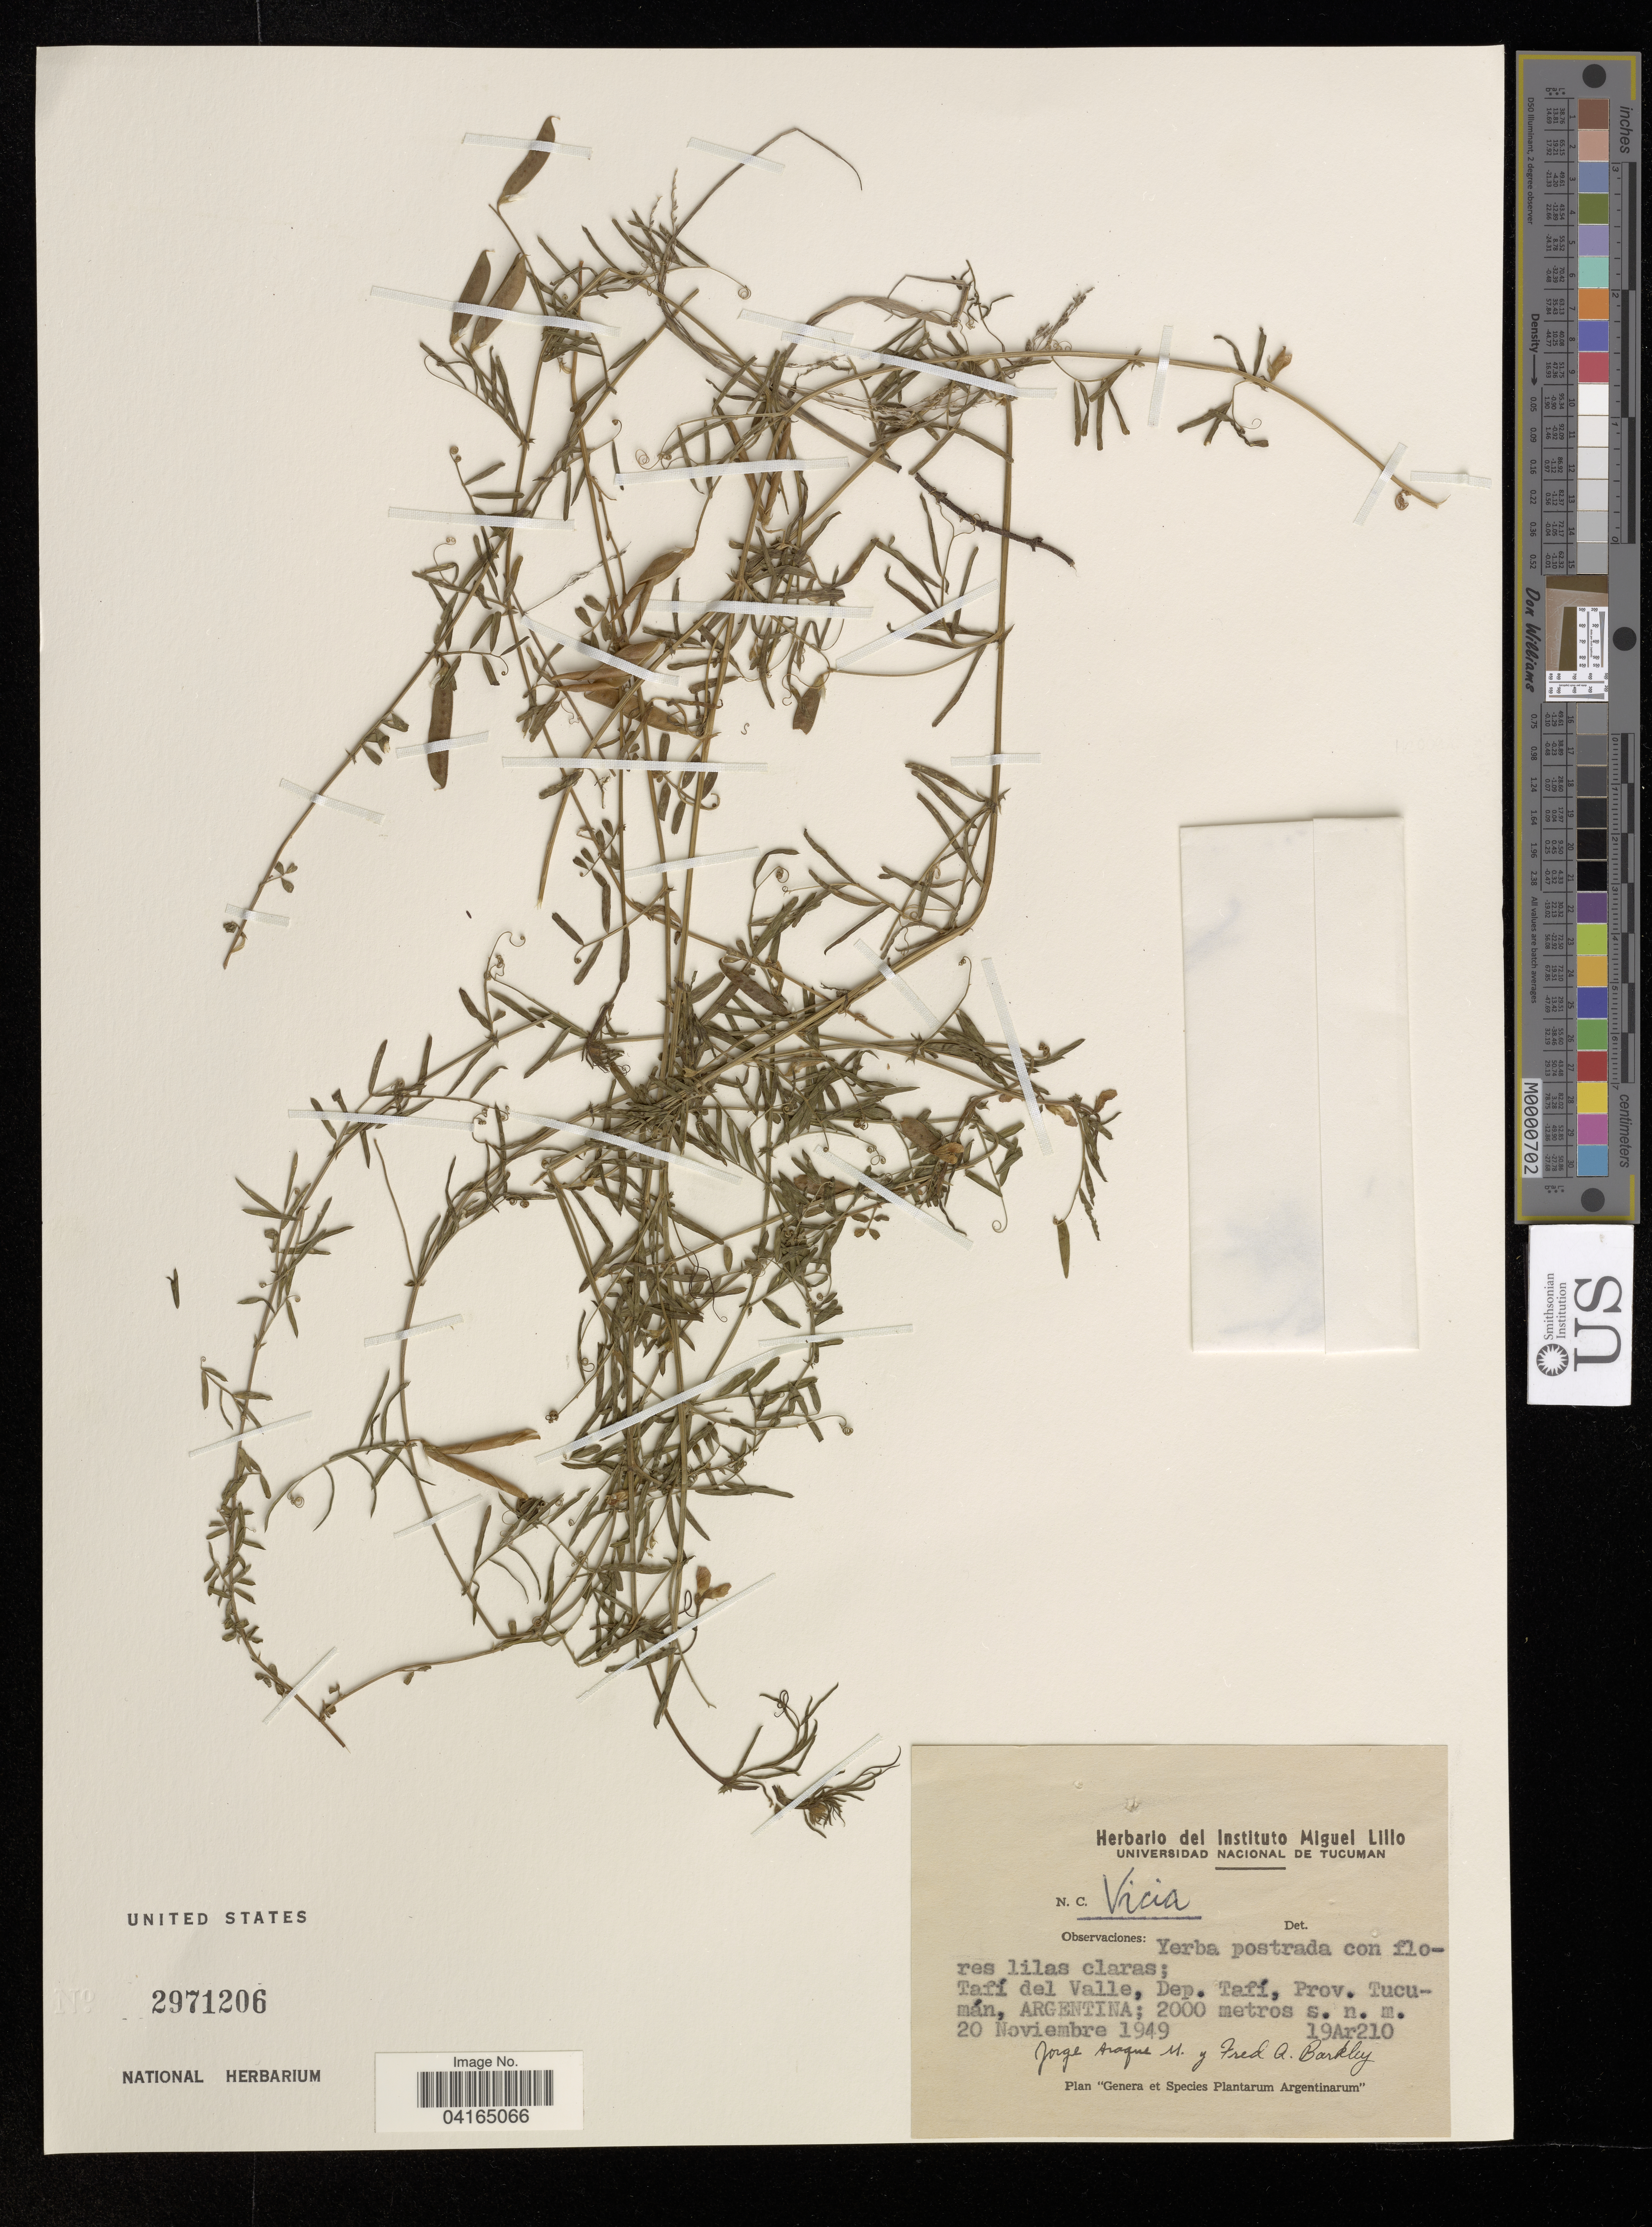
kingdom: Plantae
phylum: Tracheophyta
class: Magnoliopsida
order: Fabales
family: Fabaceae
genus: Vicia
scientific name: Vicia sp.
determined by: Hechenleitner, Paulina, RBG Edinburgh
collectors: J. Araque Molina & F. A. Barkley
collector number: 19Ar210?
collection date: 1949-11-20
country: Argentina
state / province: Tucuman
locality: Tafí del Valle, Dep. Tafí, Prov. Tucumán.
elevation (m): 2000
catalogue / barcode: US 2971206